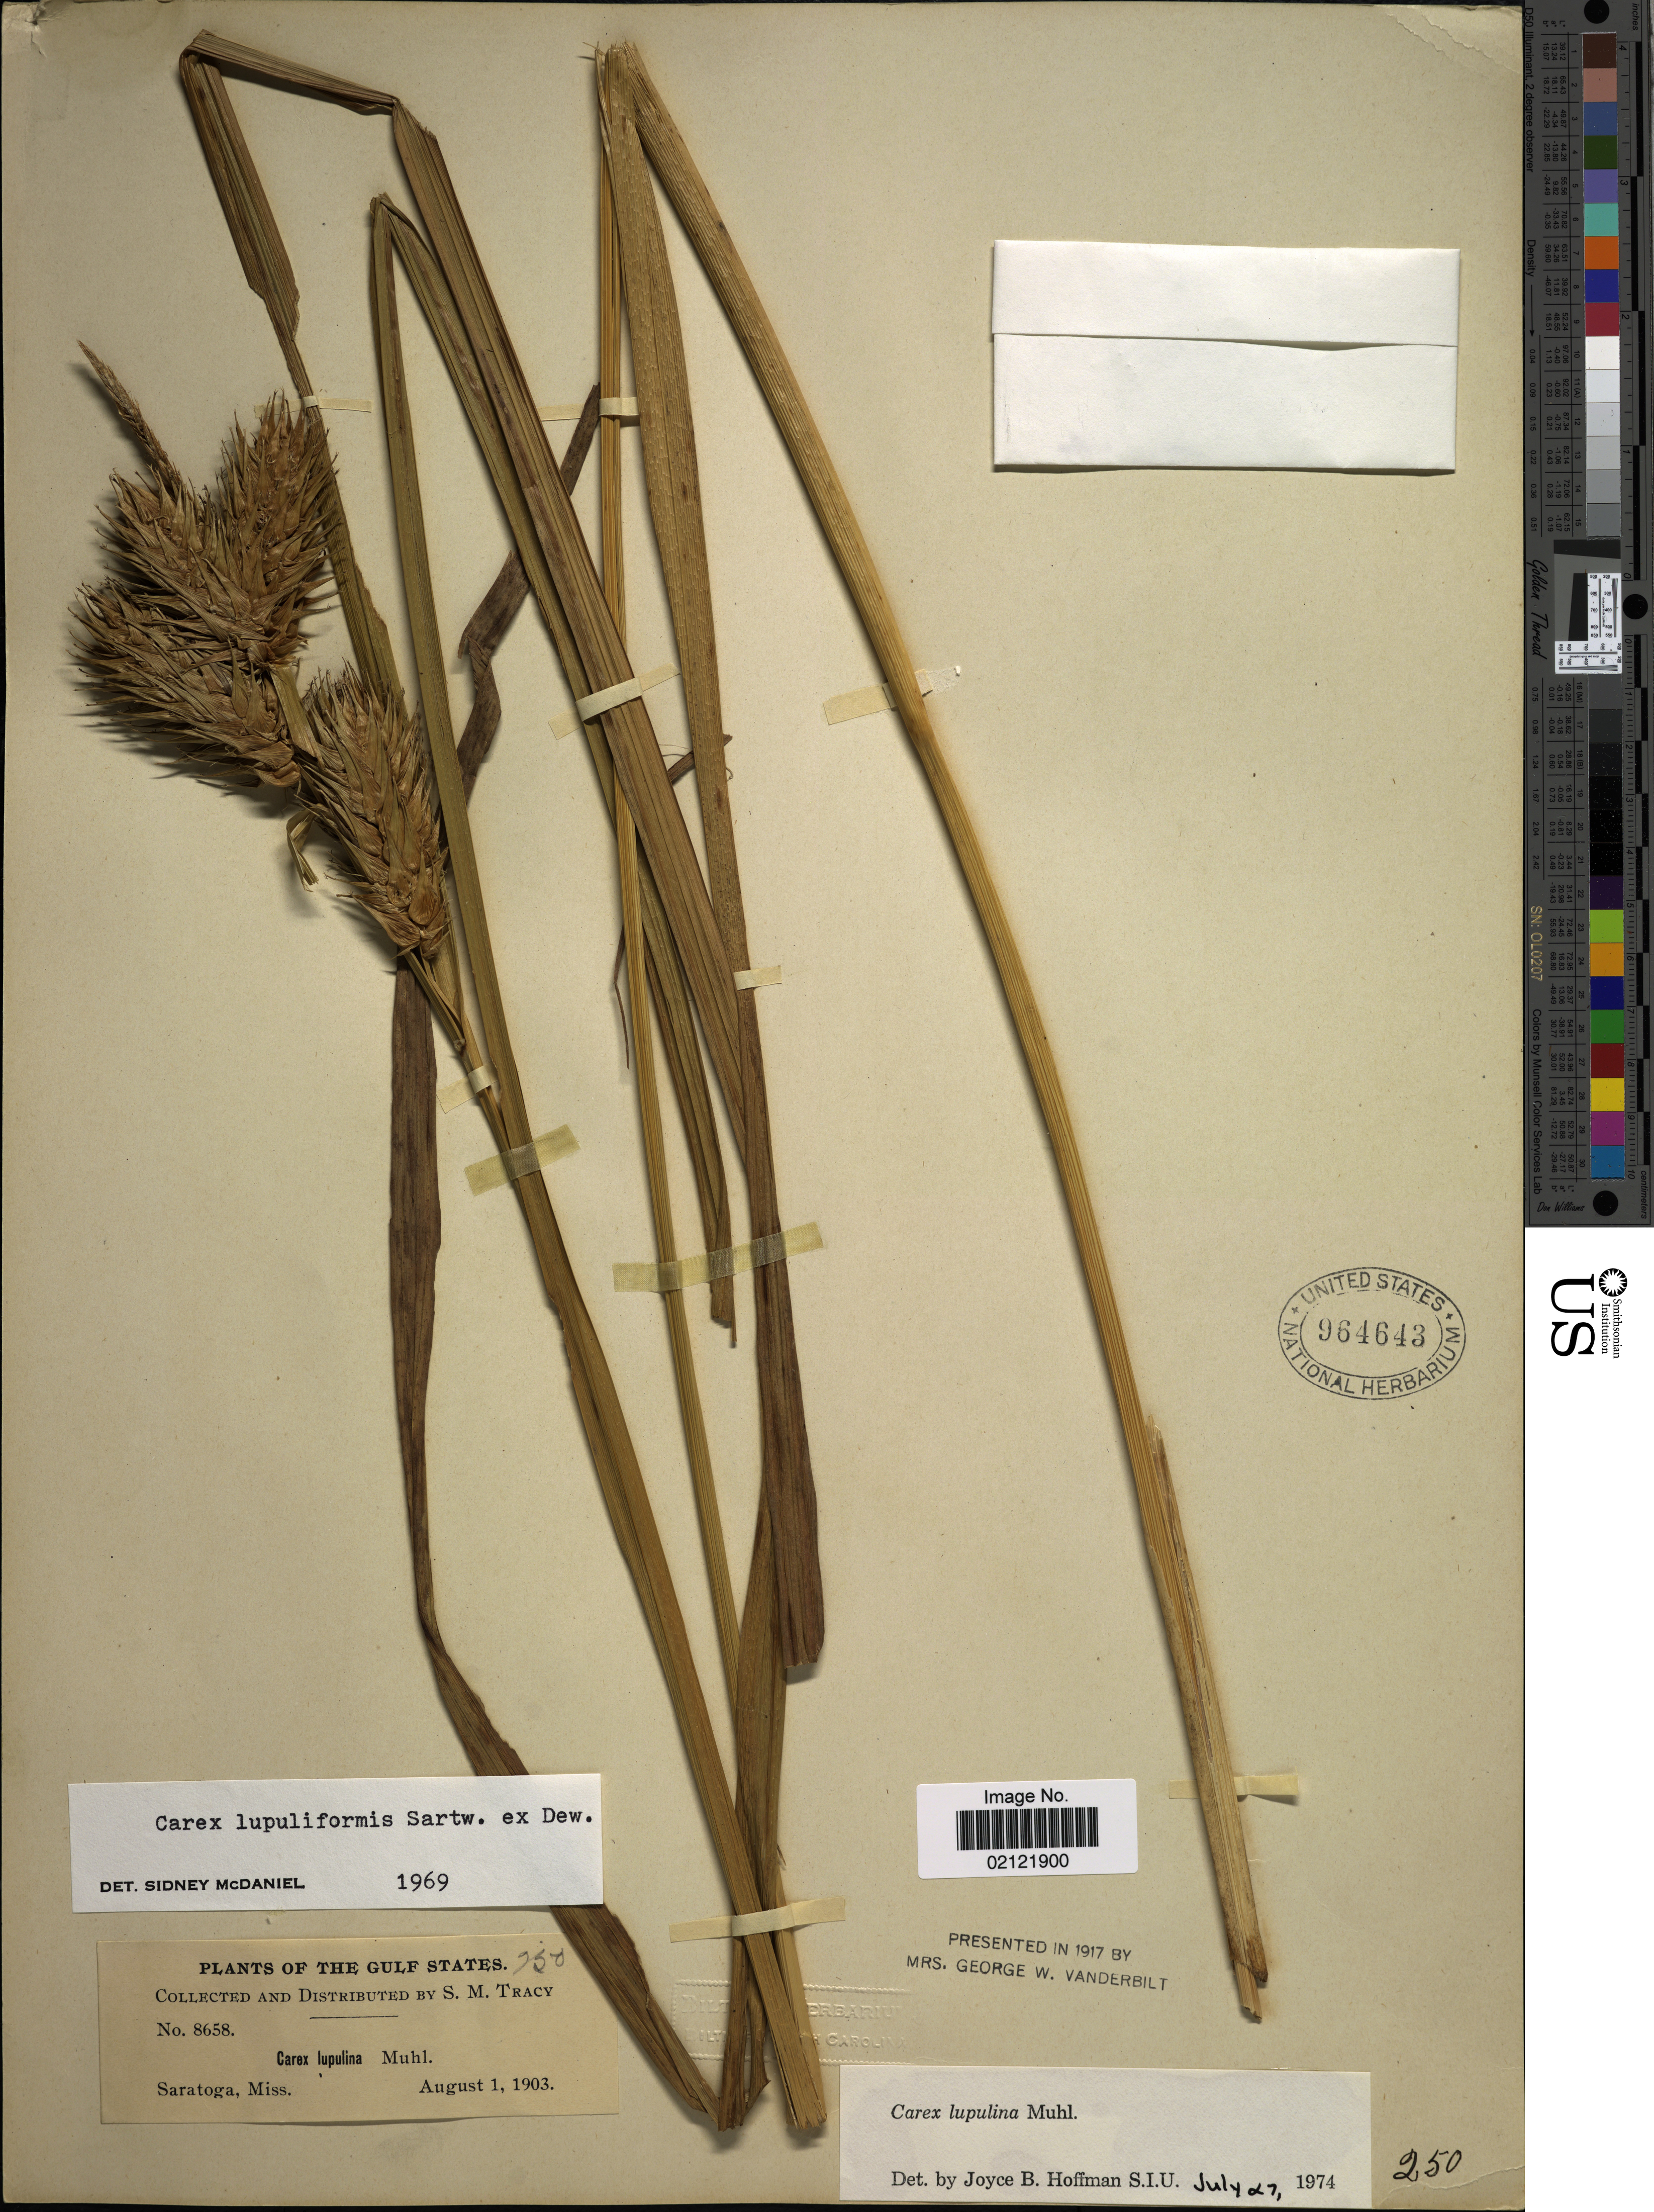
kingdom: Plantae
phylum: Tracheophyta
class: Liliopsida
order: Poales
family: Cyperaceae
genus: Carex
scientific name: Carex lupulina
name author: Muhl. ex Willd.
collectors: S. M. Tracy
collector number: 8658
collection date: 1903-08-01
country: United States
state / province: Mississippi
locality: Gulf States, Saratoga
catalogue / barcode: US 964643